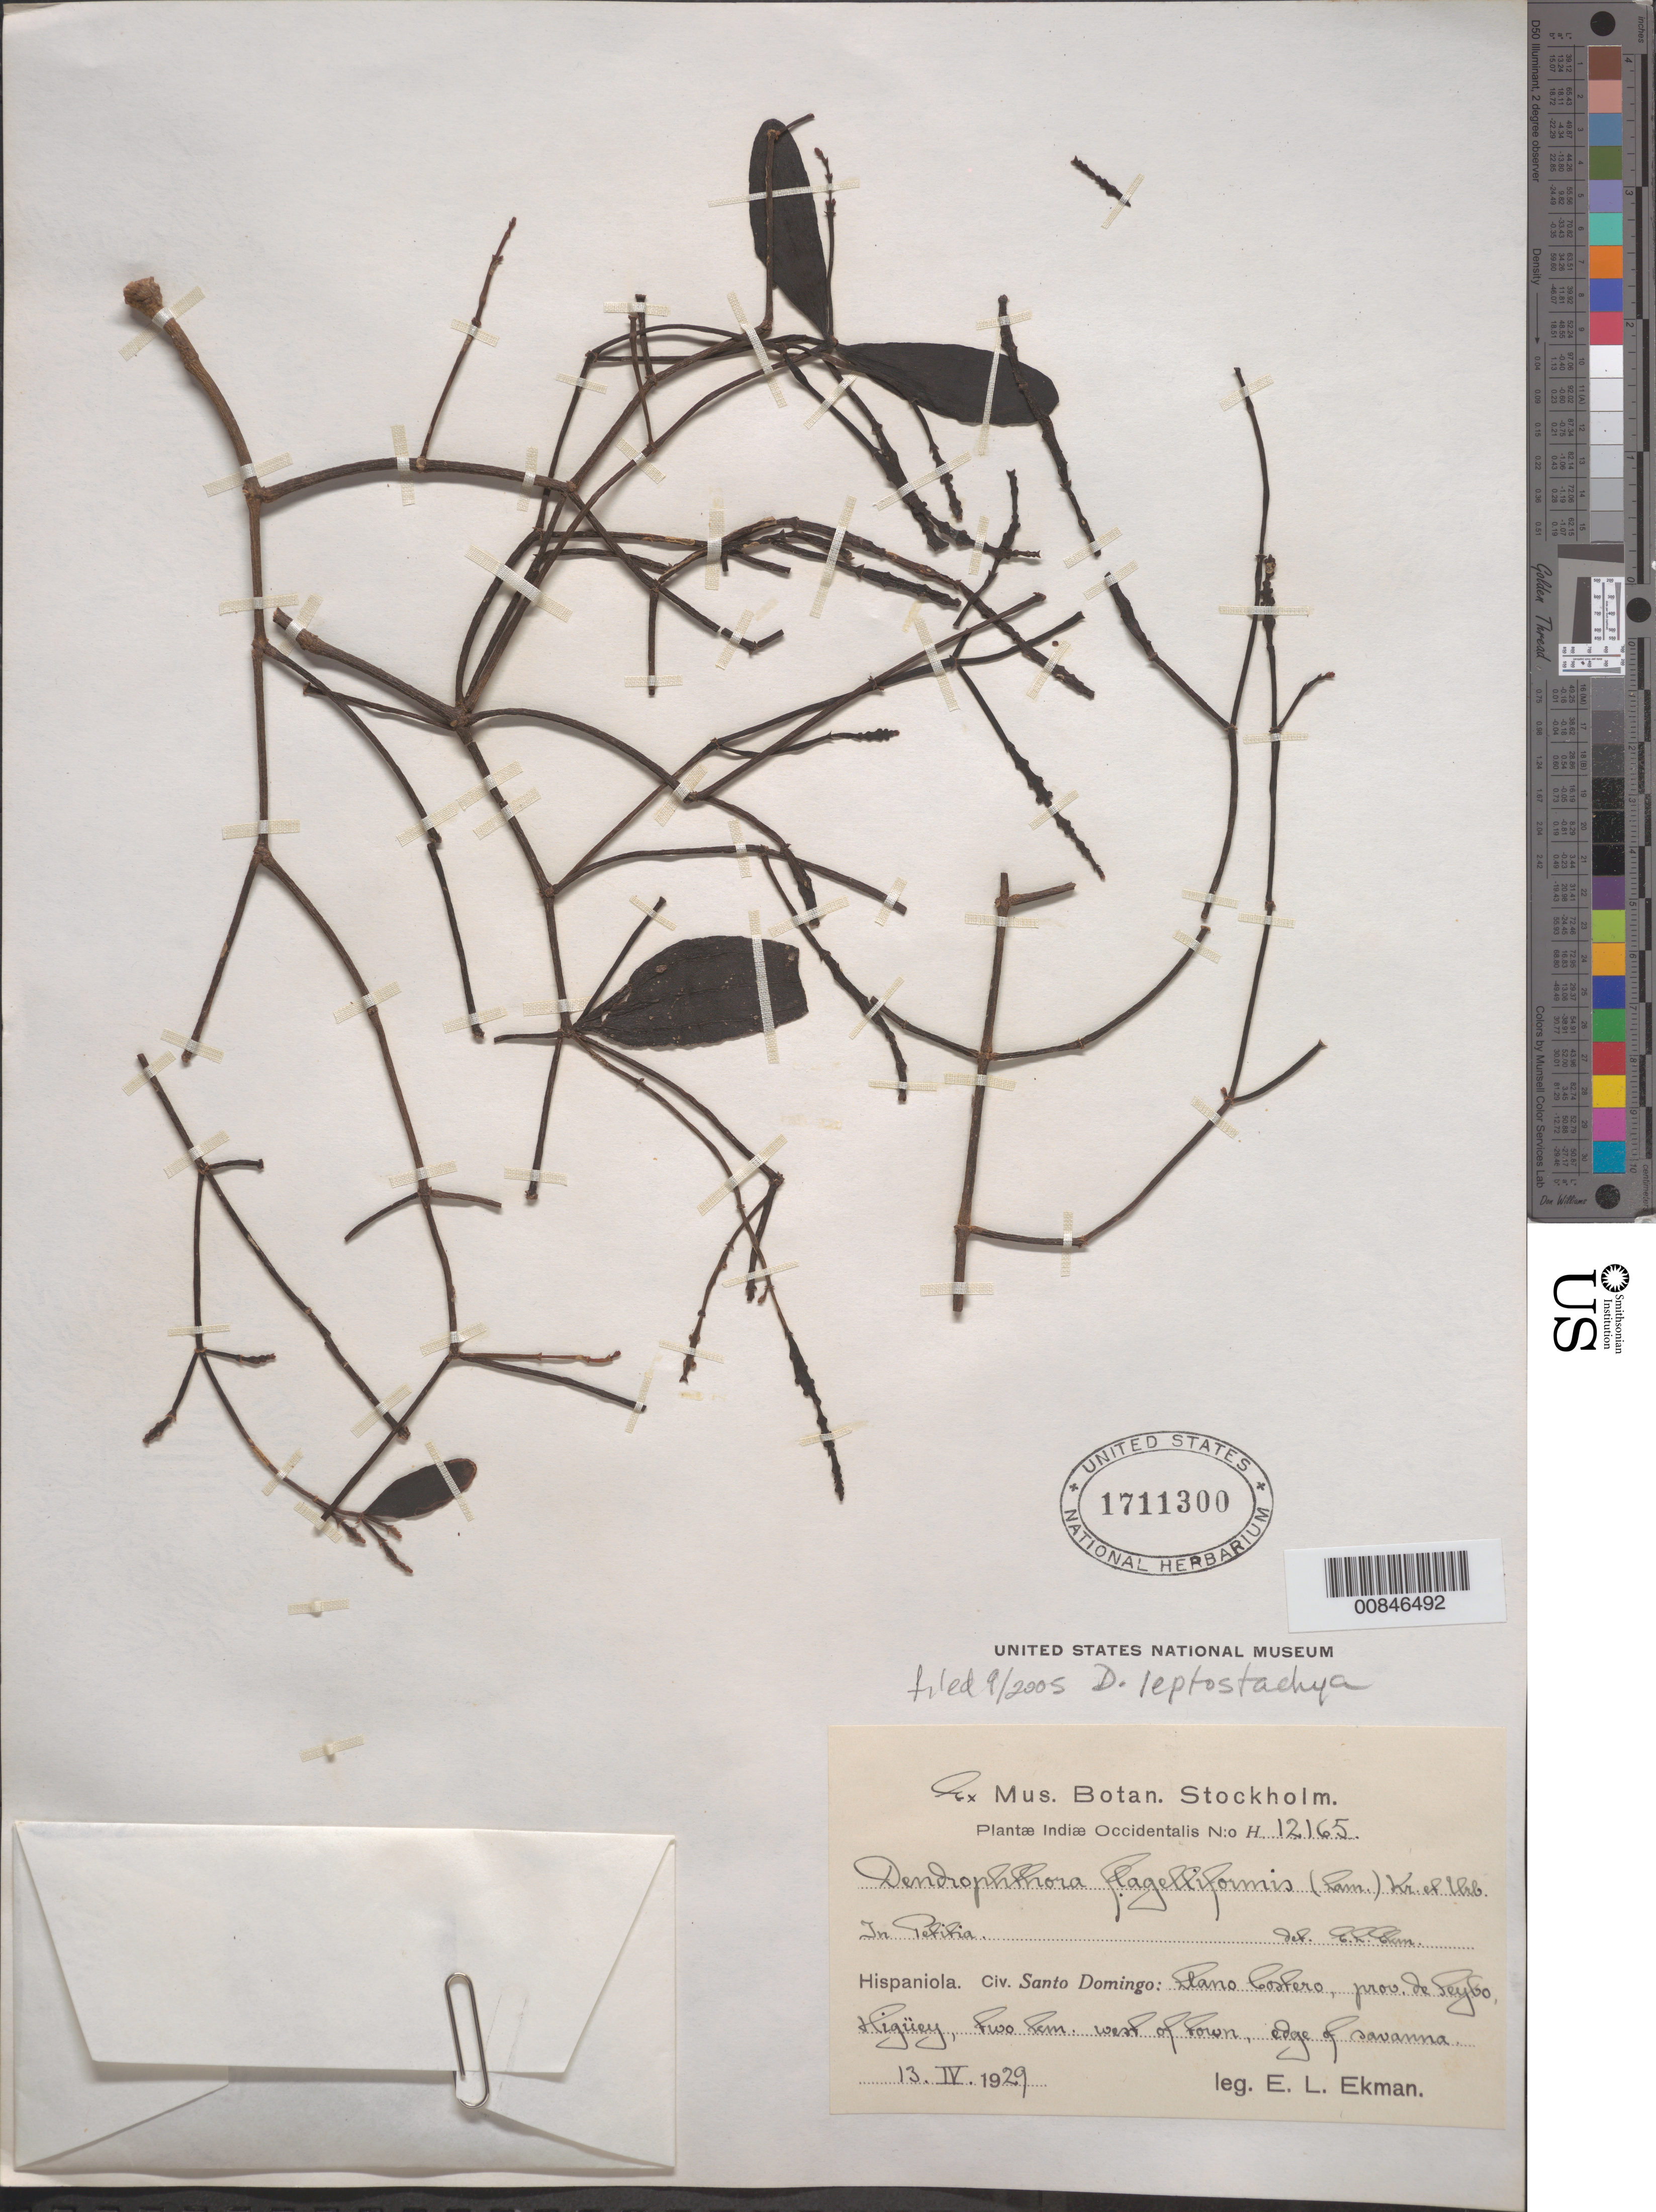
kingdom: Plantae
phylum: Tracheophyta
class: Magnoliopsida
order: Santalales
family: Viscaceae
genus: Dendrophthora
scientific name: Dendrophthora flagelliformis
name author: (Lam.) Krug & Urb.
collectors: E. L. Ekman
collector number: H 12165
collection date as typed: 13 Apr 1929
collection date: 1929-04-13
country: Dominican Republic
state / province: El Seibo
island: Hispaniola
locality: Llano Costero, Higüey, two km. west of town.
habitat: In Petitia. Edge of the savanna.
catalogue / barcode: US 1711300